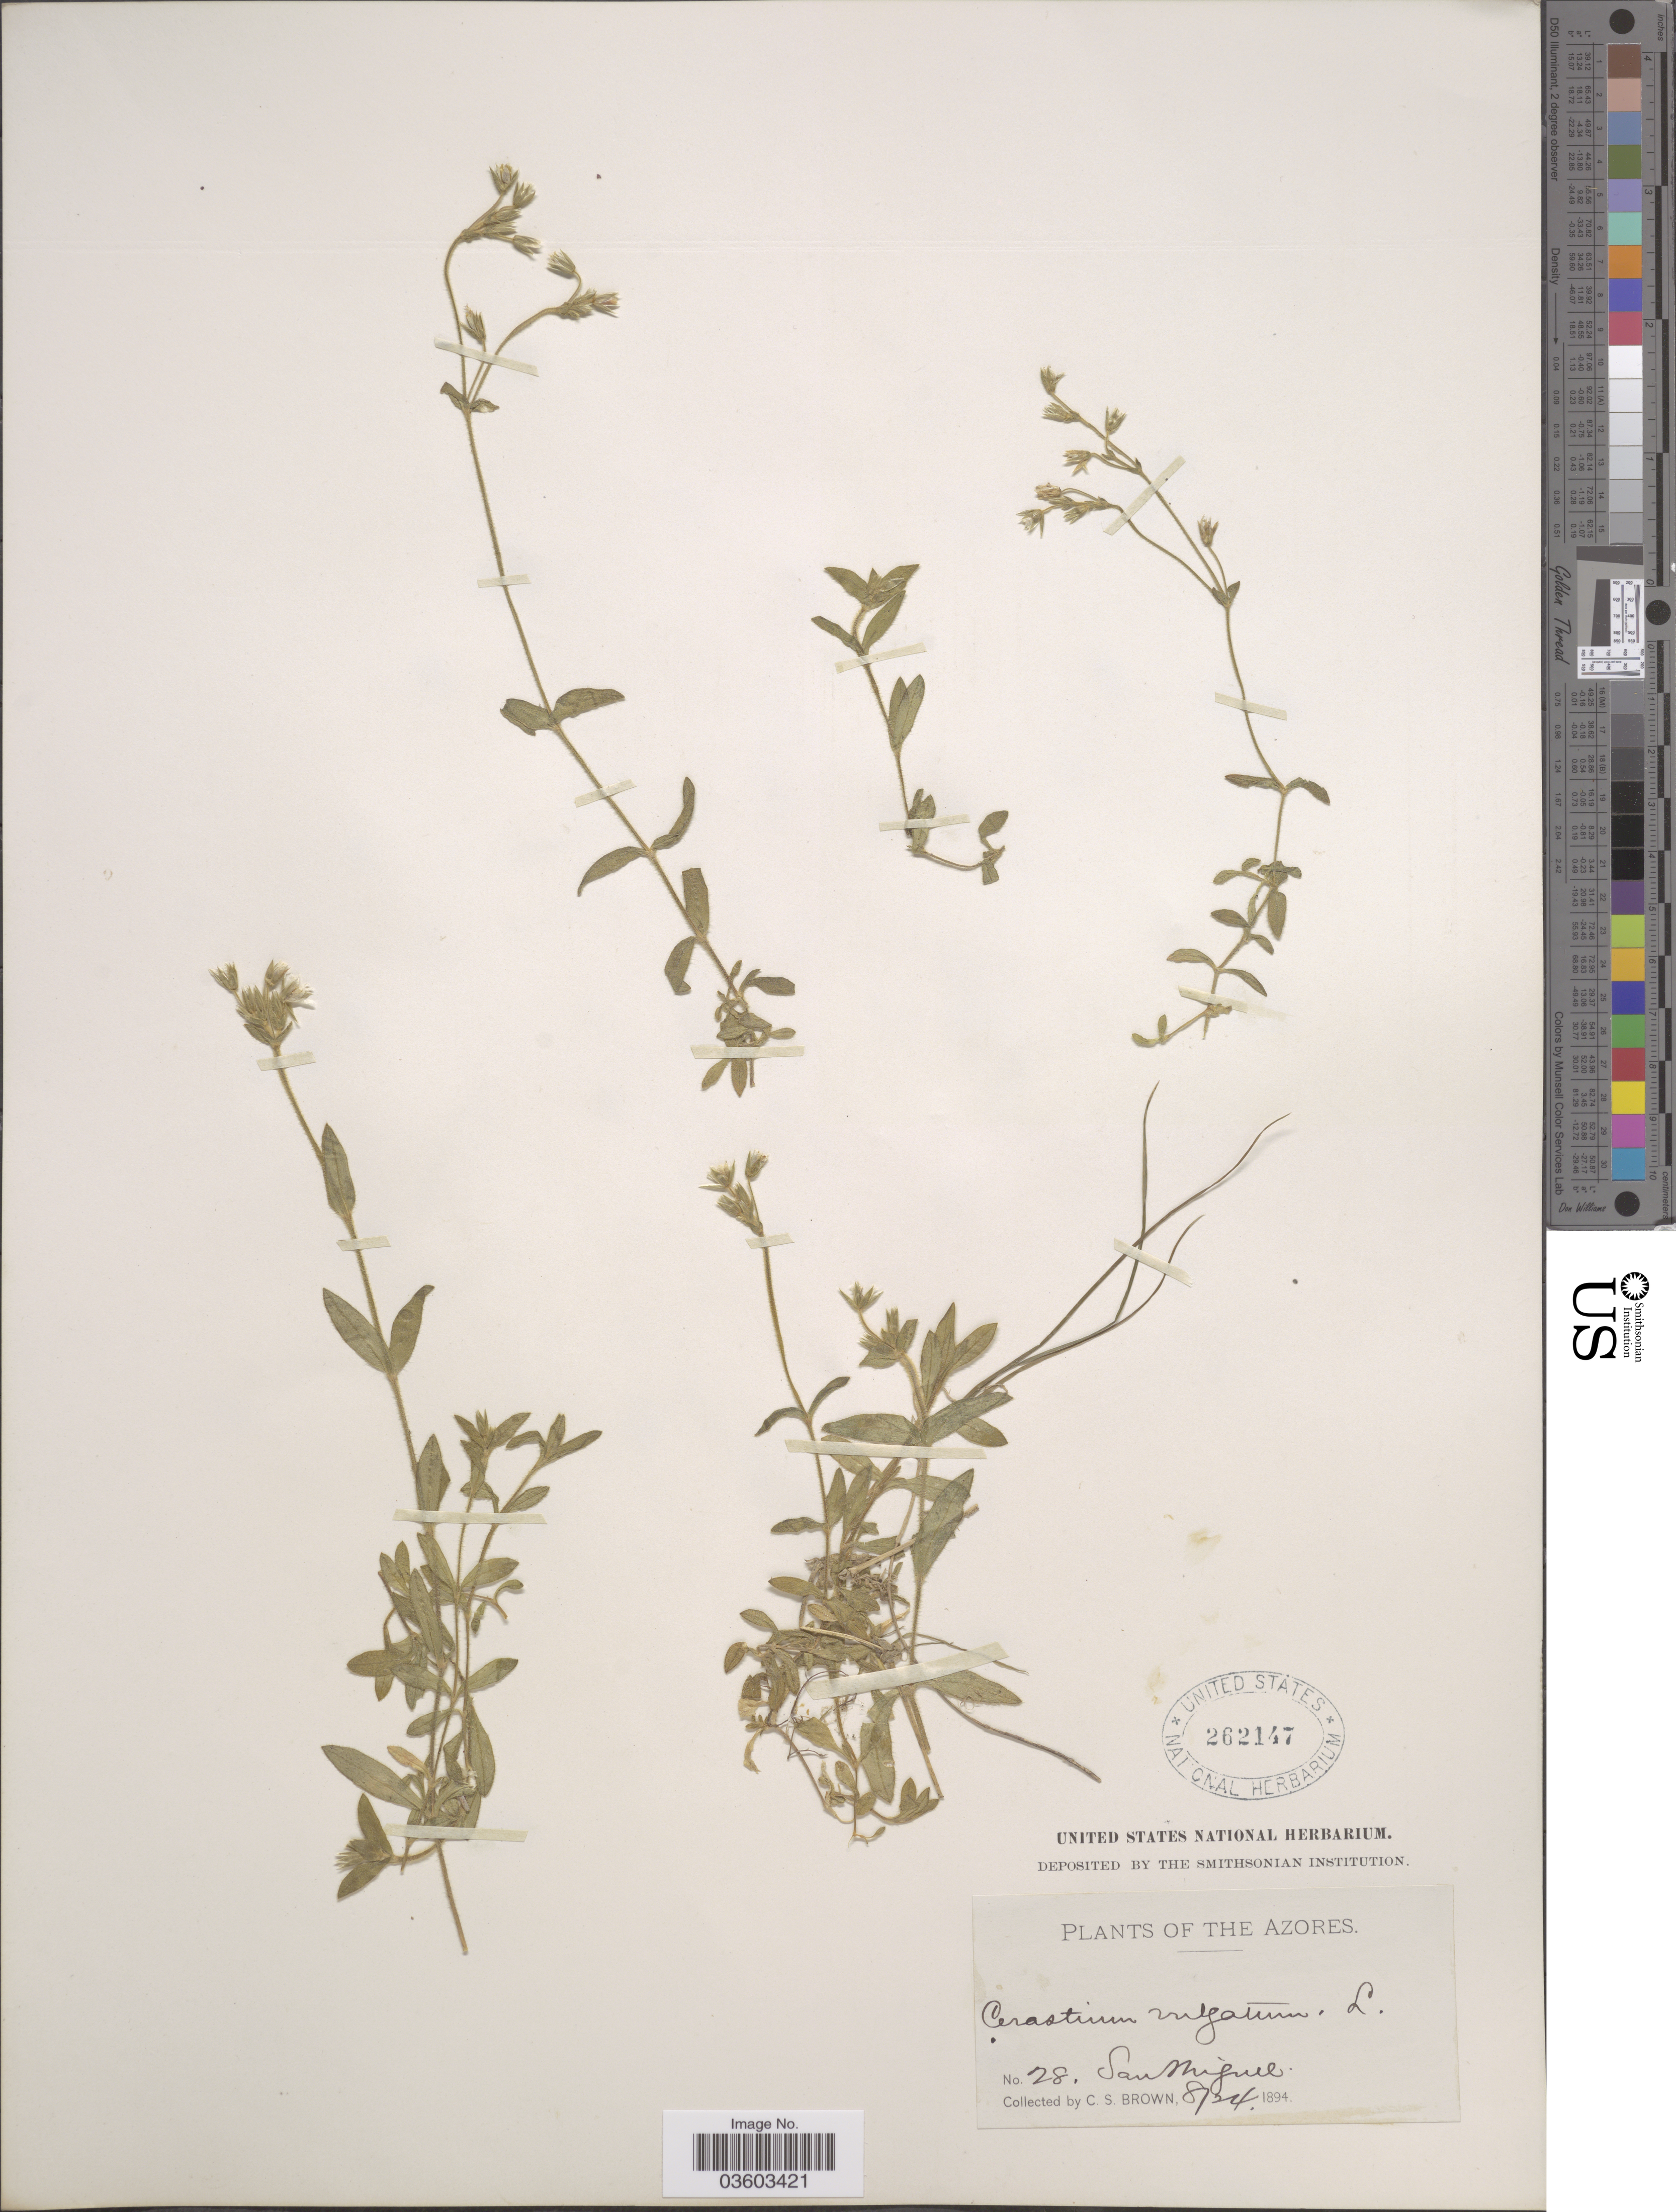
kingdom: Plantae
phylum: Tracheophyta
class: Magnoliopsida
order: Caryophyllales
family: Caryophyllaceae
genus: Cerastium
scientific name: Cerastium vulgatum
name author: L.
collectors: C. S. Brown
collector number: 28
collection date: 1894-08-24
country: Portugal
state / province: Azores (Aut. Reg.)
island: São Miguel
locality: San Miguel.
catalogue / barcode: US 262147